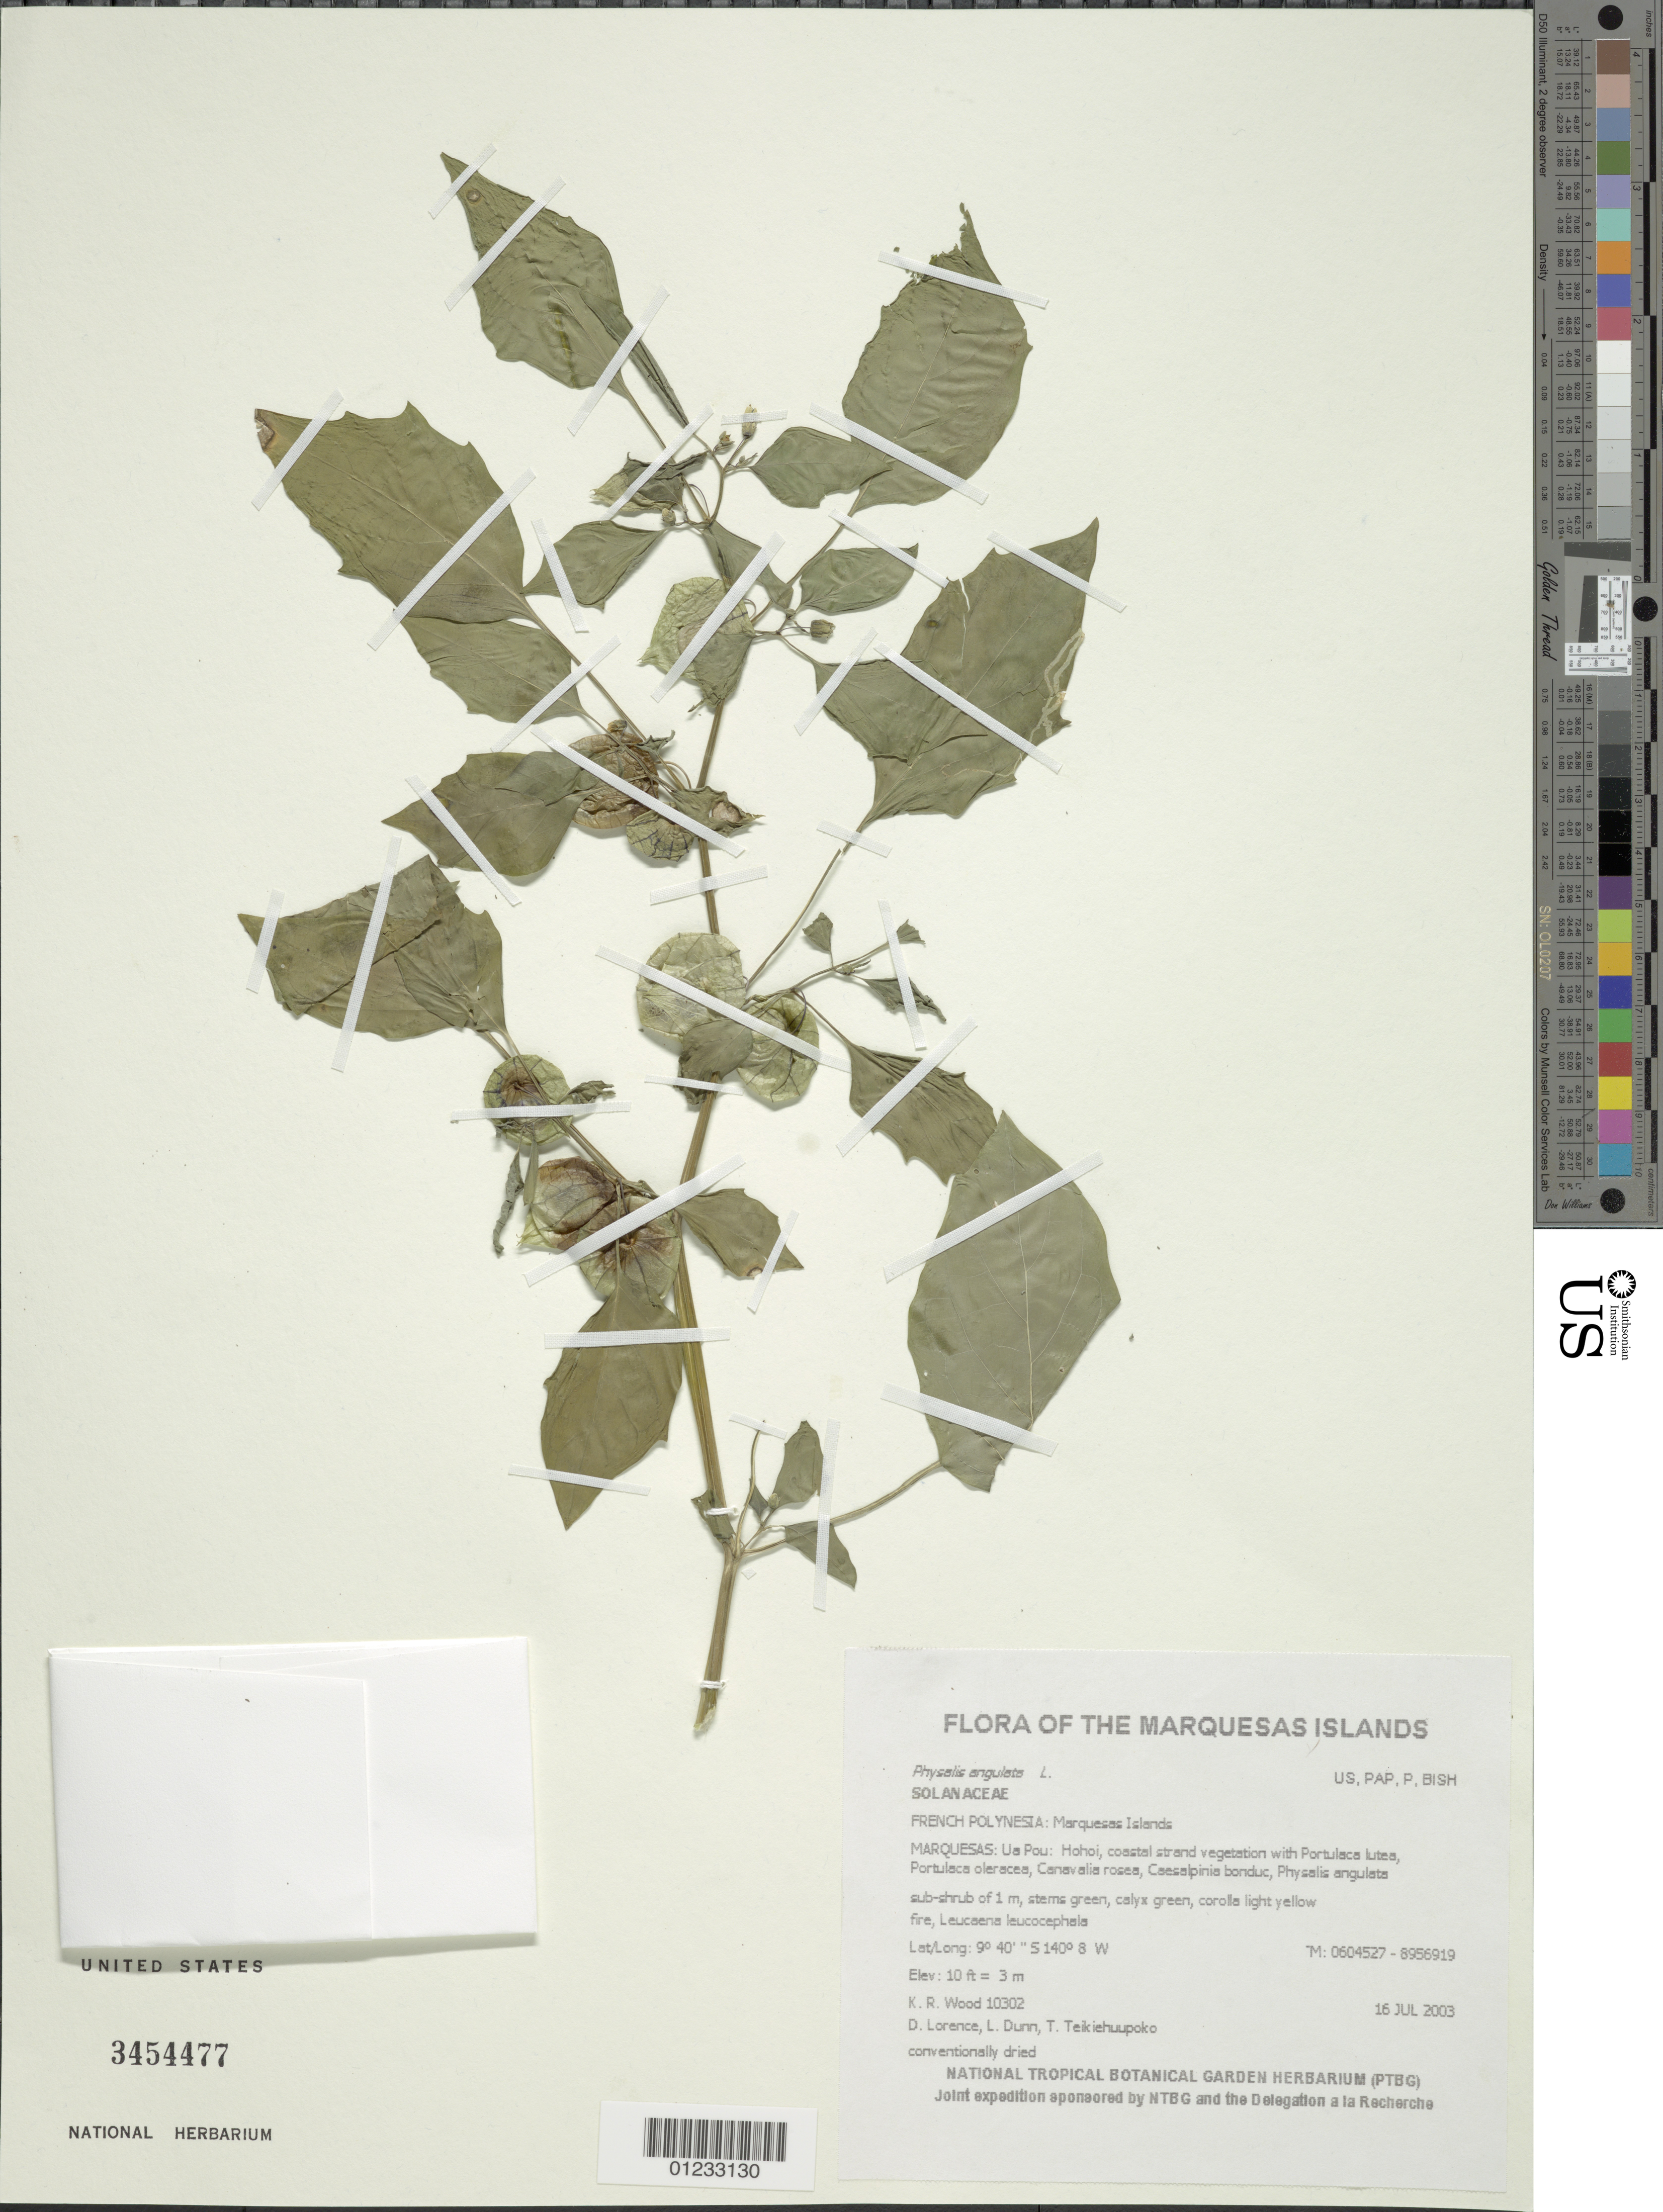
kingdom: Plantae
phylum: Tracheophyta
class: Magnoliopsida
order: Solanales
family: Solanaceae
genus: Physalis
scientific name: Physalis angulata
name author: L.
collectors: K. R. Wood, D. Lorence, L. Dunn & T. Teikiehuupoo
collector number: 10302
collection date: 2003-07-16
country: French Polynesia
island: Ua Pou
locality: Hohoi, coastal strand vegetation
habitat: Bottom, E aspect, flat slope, open, mesic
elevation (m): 3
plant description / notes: Fire, Leucaena leucocephala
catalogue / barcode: US 3454477